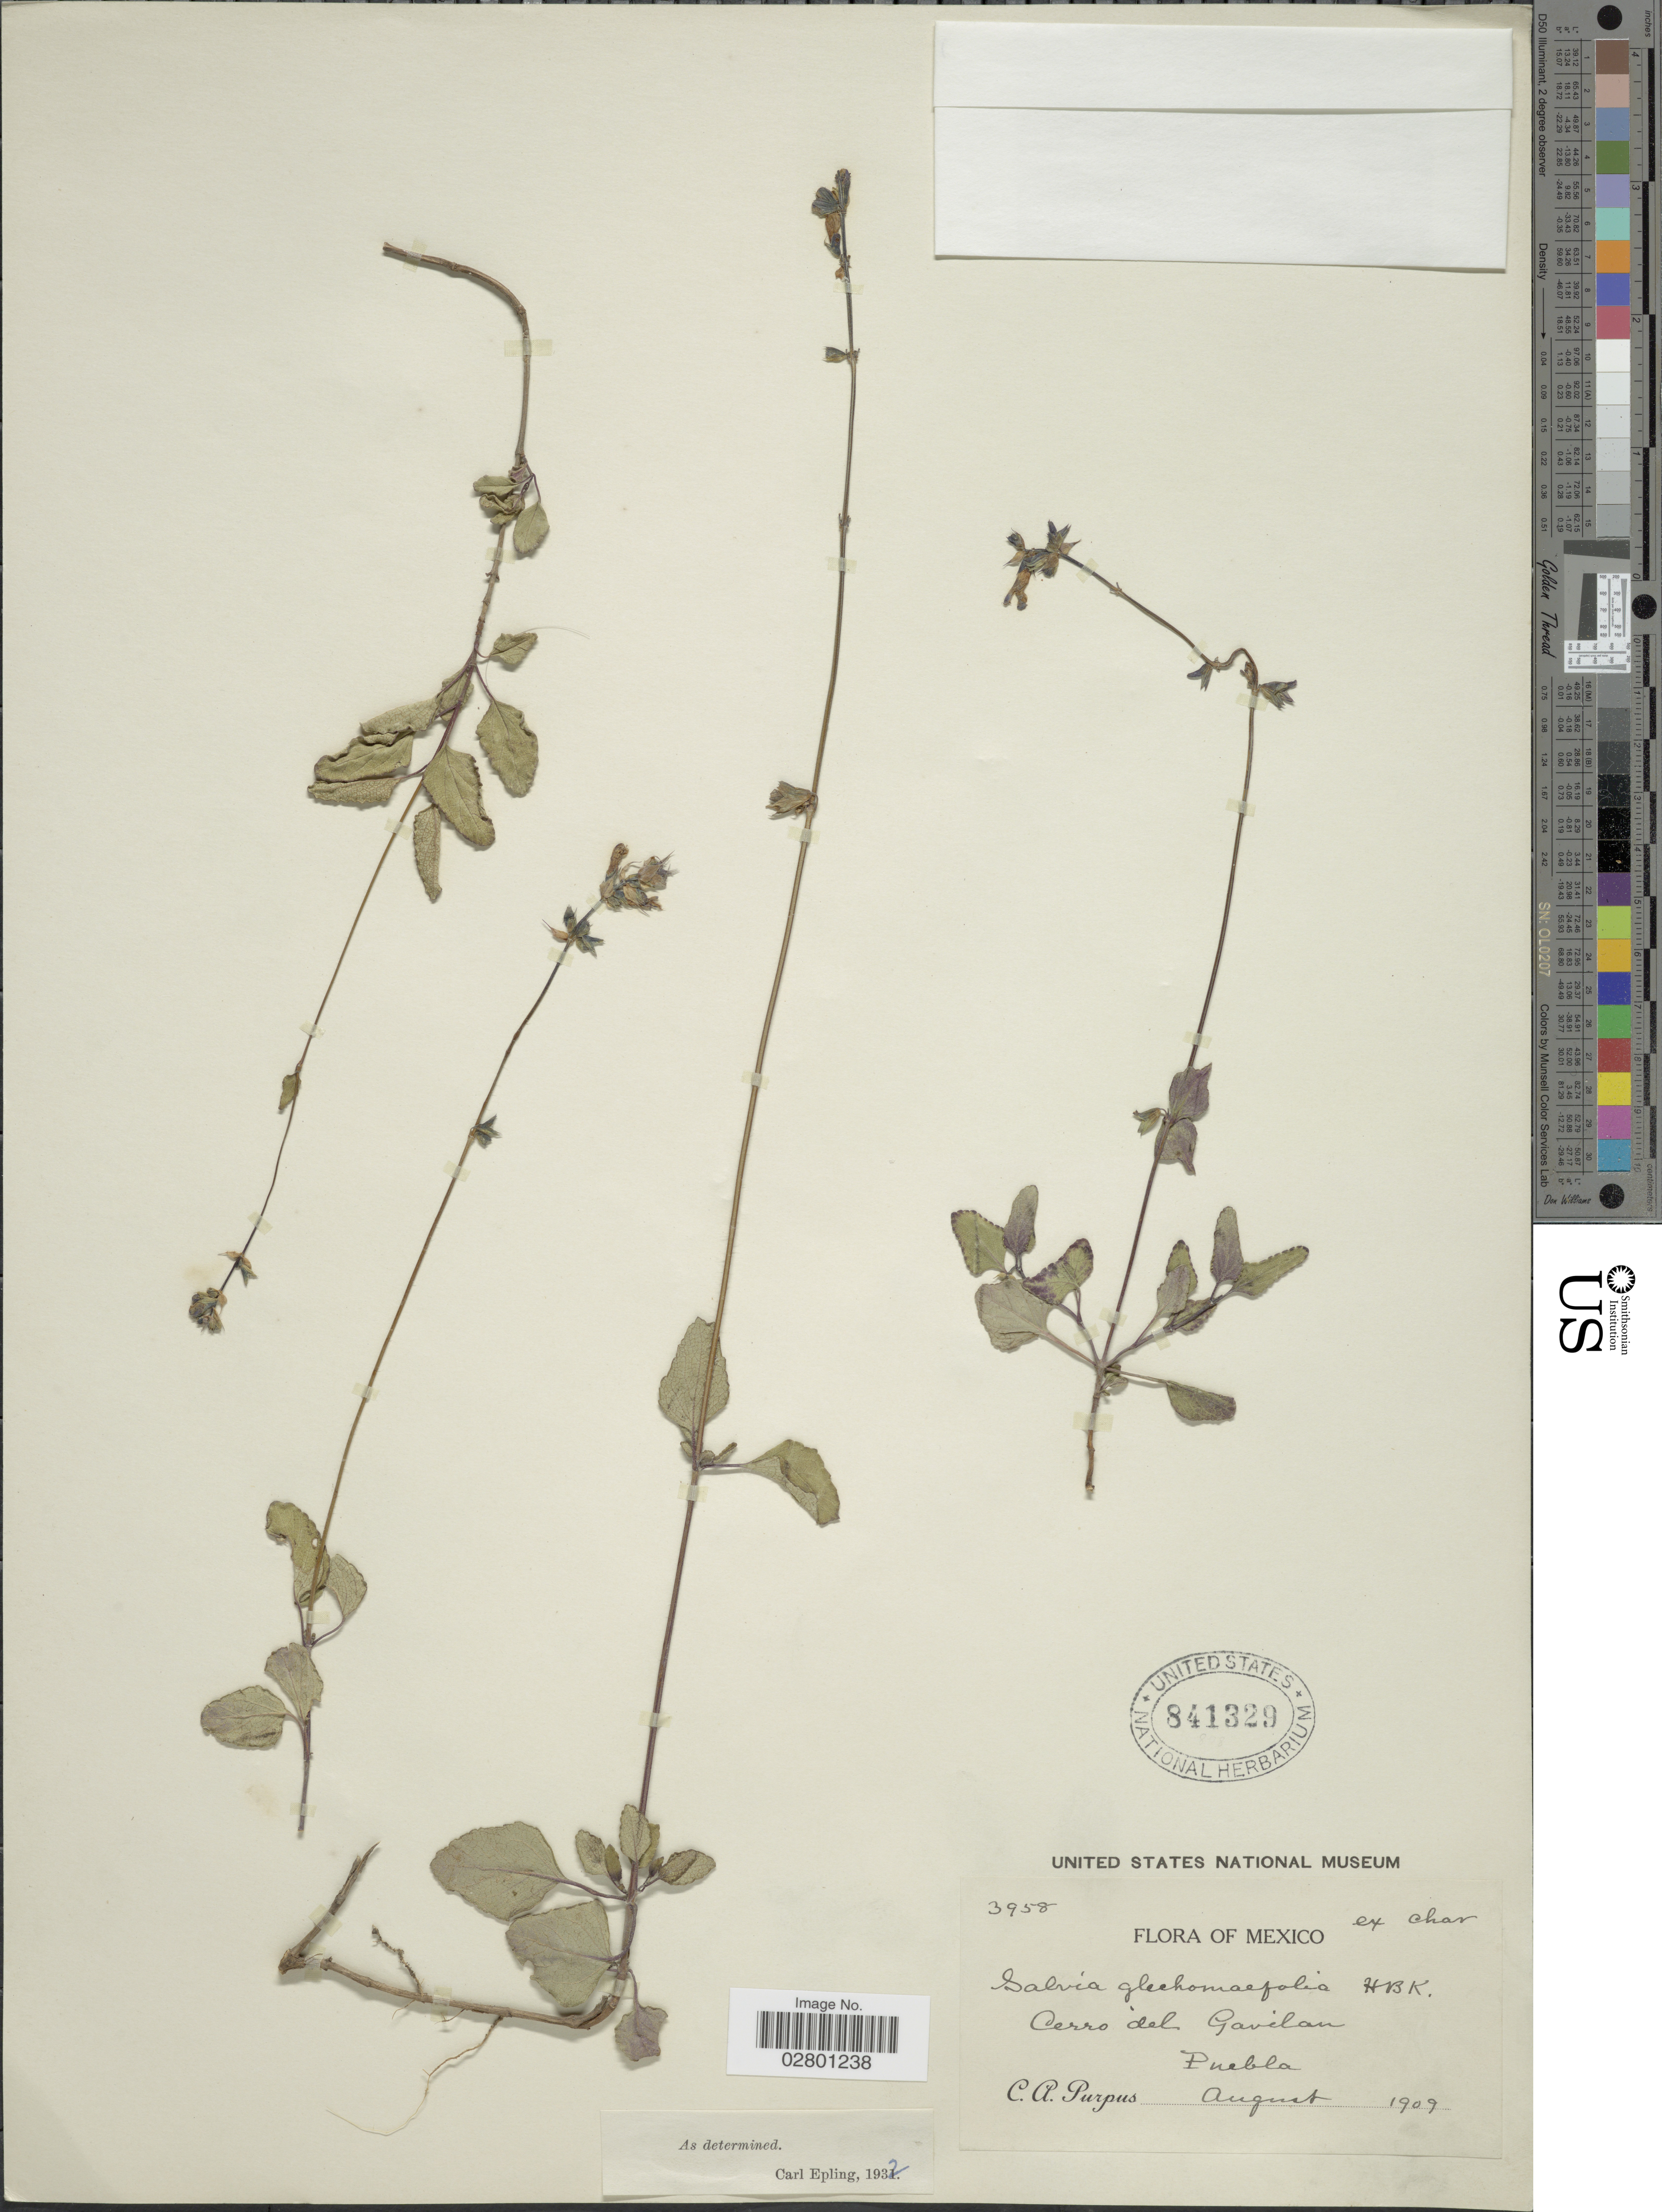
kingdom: Plantae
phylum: Tracheophyta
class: Magnoliopsida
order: Lamiales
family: Lamiaceae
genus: Salvia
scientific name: Salvia glechomaefolia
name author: Kunth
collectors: C. A. Purpus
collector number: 3958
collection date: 1909-08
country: Mexico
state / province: Puebla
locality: Cerro del Gavilan.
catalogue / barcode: US 841329